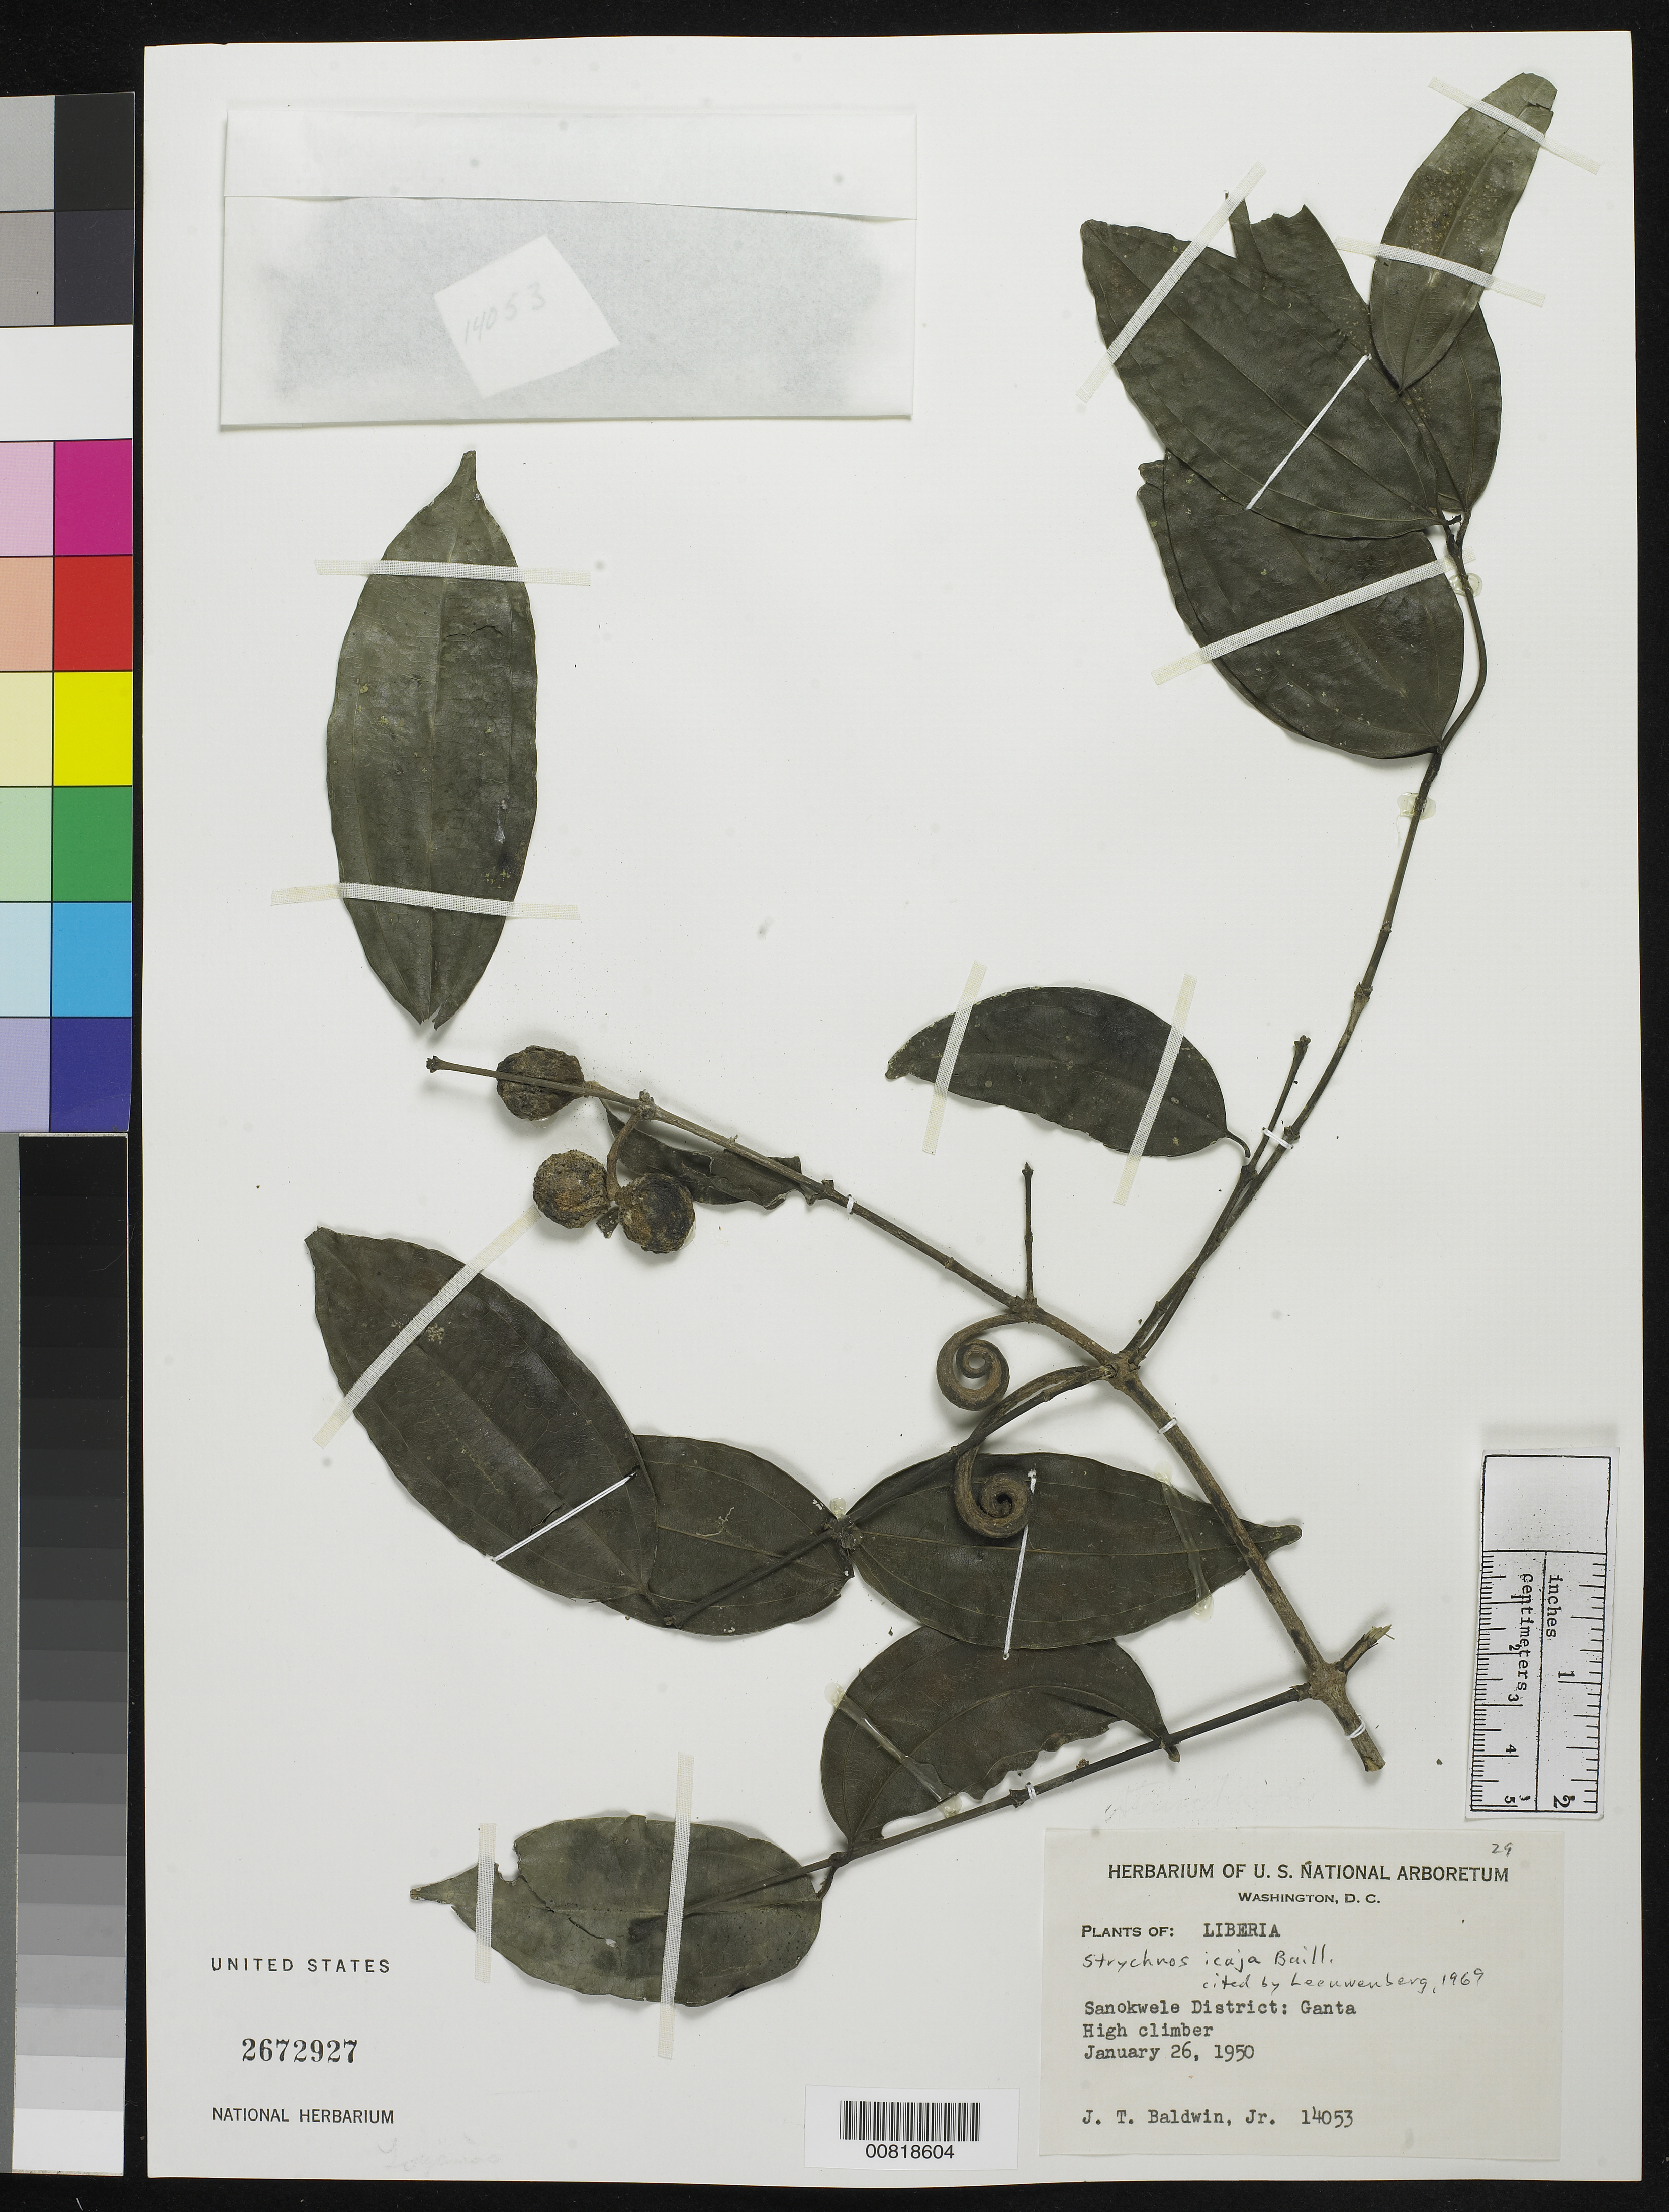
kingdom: Plantae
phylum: Tracheophyta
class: Magnoliopsida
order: Gentianales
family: Loganiaceae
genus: Strychnos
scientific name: Strychnos icaja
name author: Baill.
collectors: J. T. Baldwin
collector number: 14053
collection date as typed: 26 Jan 1950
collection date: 1950-01-26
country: Liberia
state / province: Nimba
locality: Sanokwele District, Ganta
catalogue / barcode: US 2672927